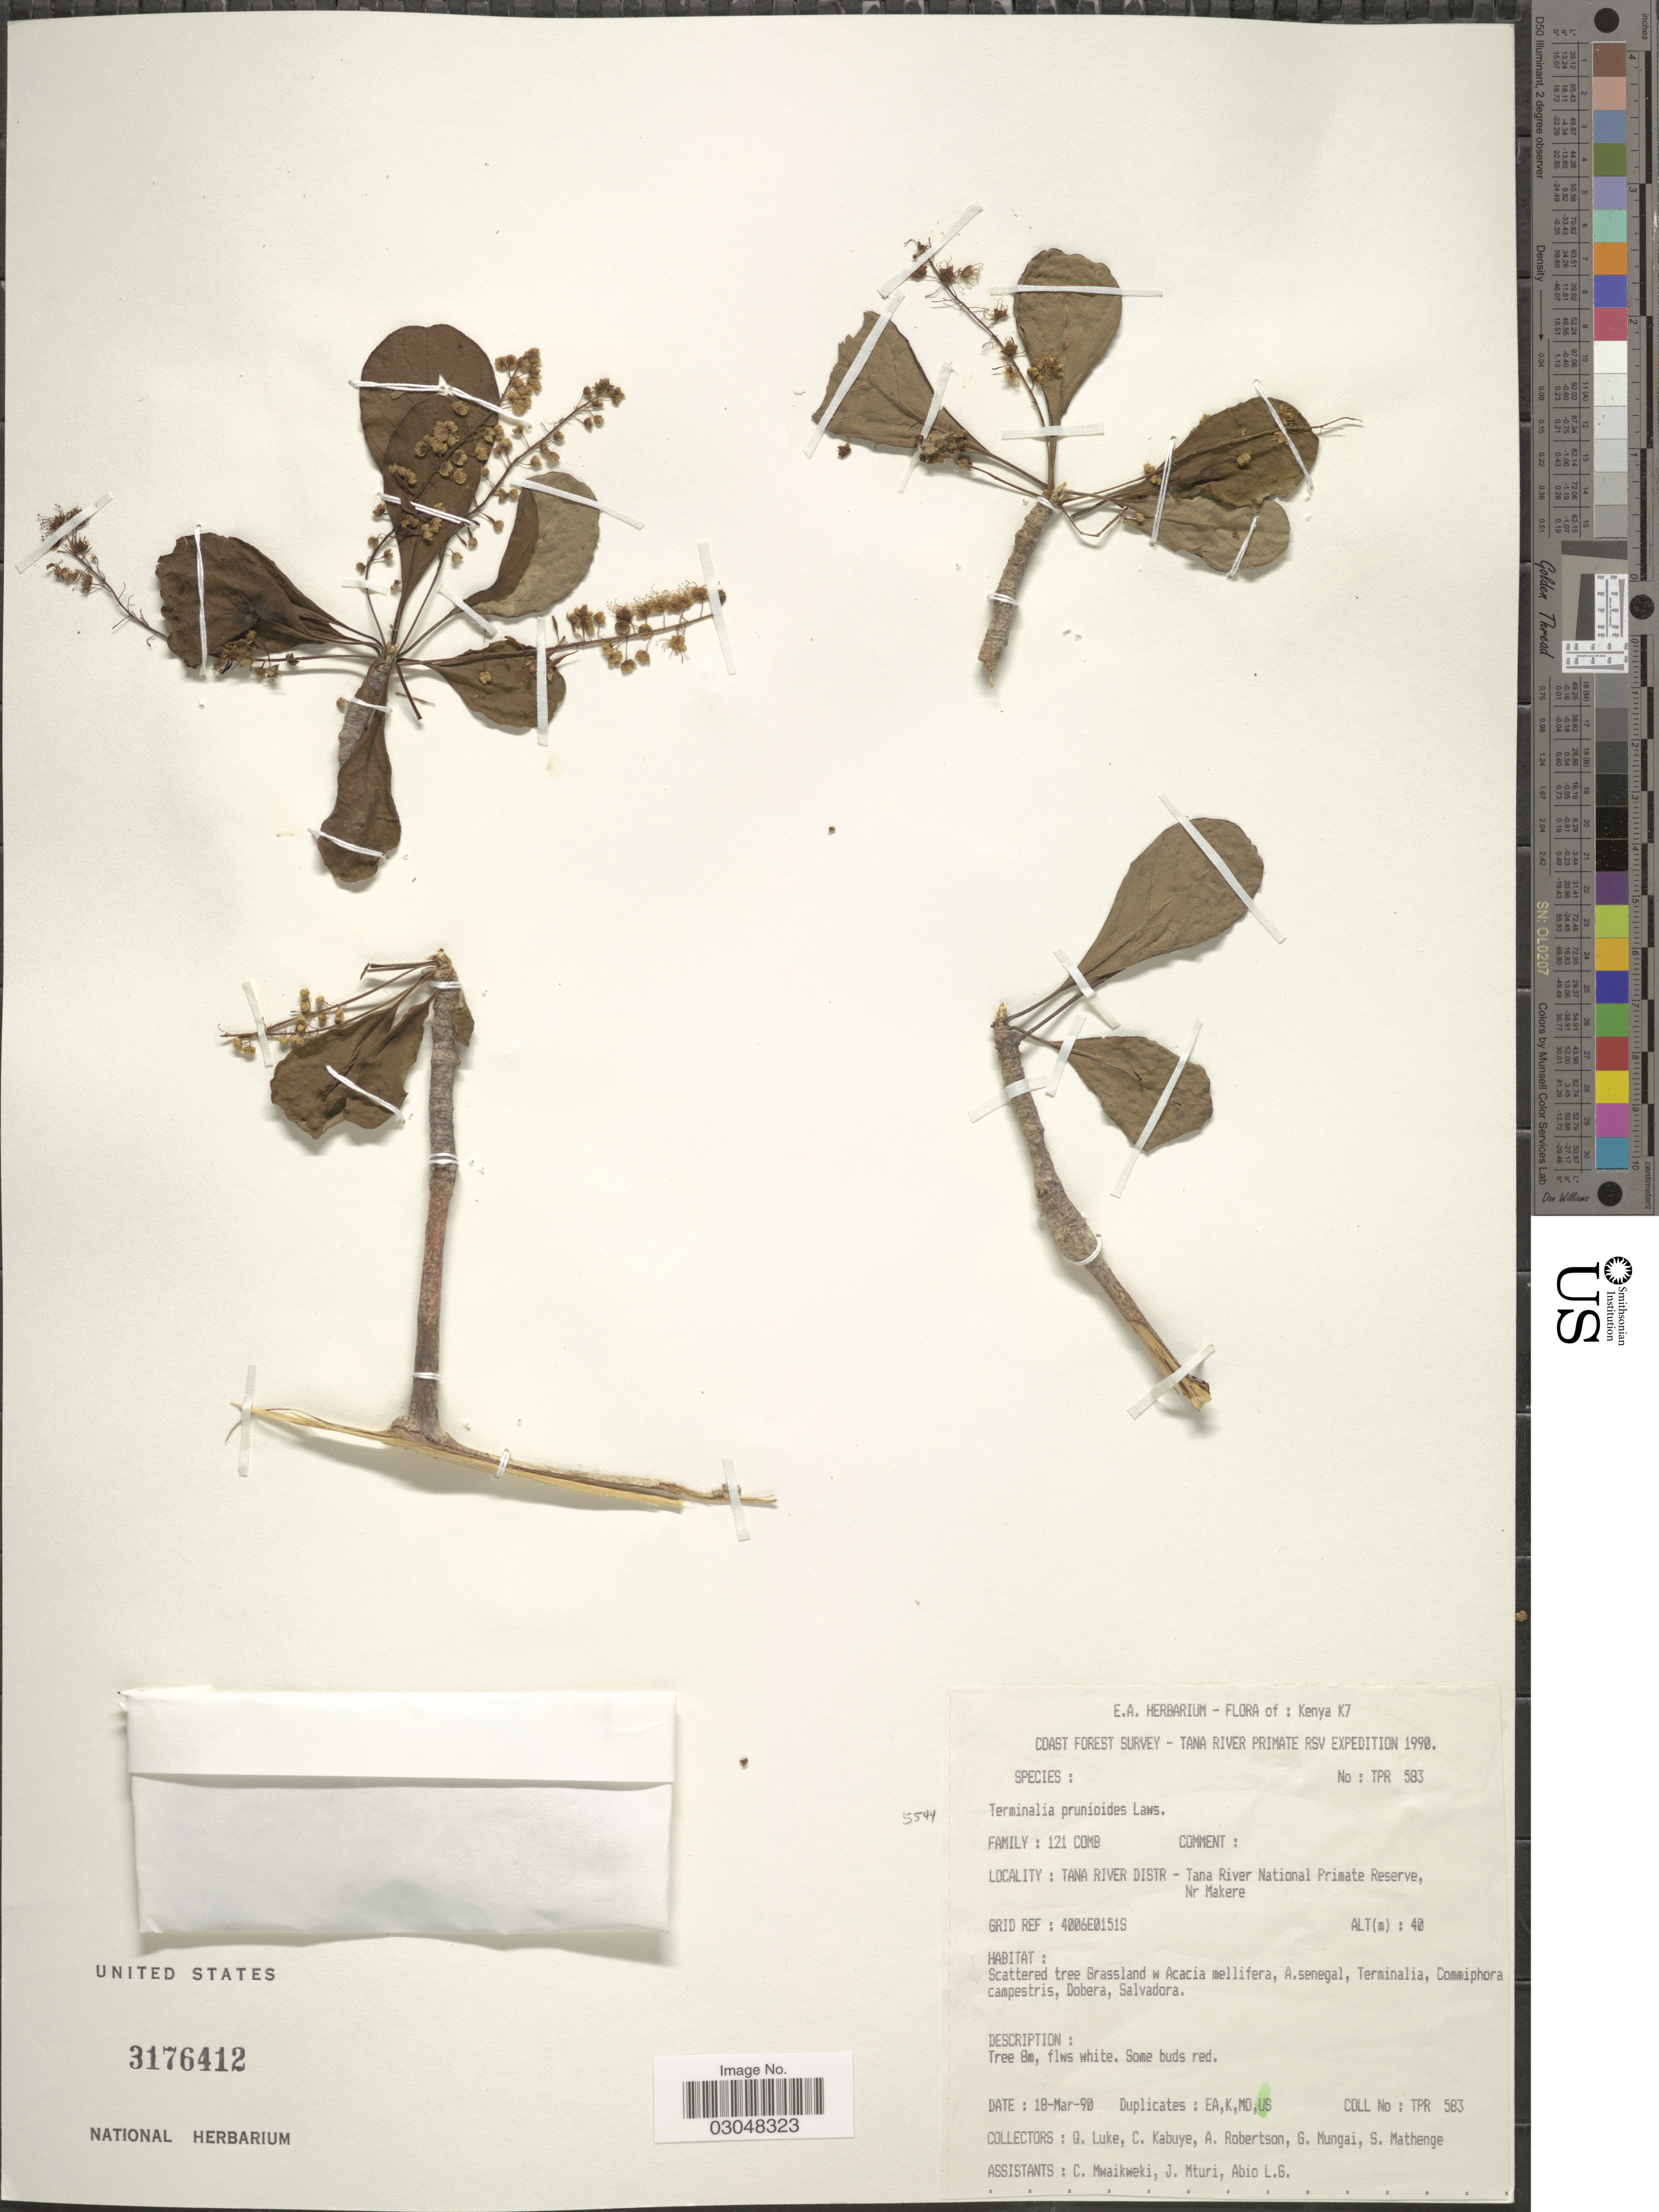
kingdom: Plantae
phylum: Tracheophyta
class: Magnoliopsida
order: Myrtales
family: Combretaceae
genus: Terminalia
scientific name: Terminalia prunioides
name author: M.A. Lawson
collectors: Q. Luke, C. Kabuye, A. Robertson, G. Mungai & et al.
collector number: TPR 583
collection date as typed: Transcribed d/m/y: 18/3/90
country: Kenya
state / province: Tana River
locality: K7. Tana River Distr - Tana River National Primate Reserve, Nr Makere.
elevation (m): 40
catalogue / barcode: US 3176412